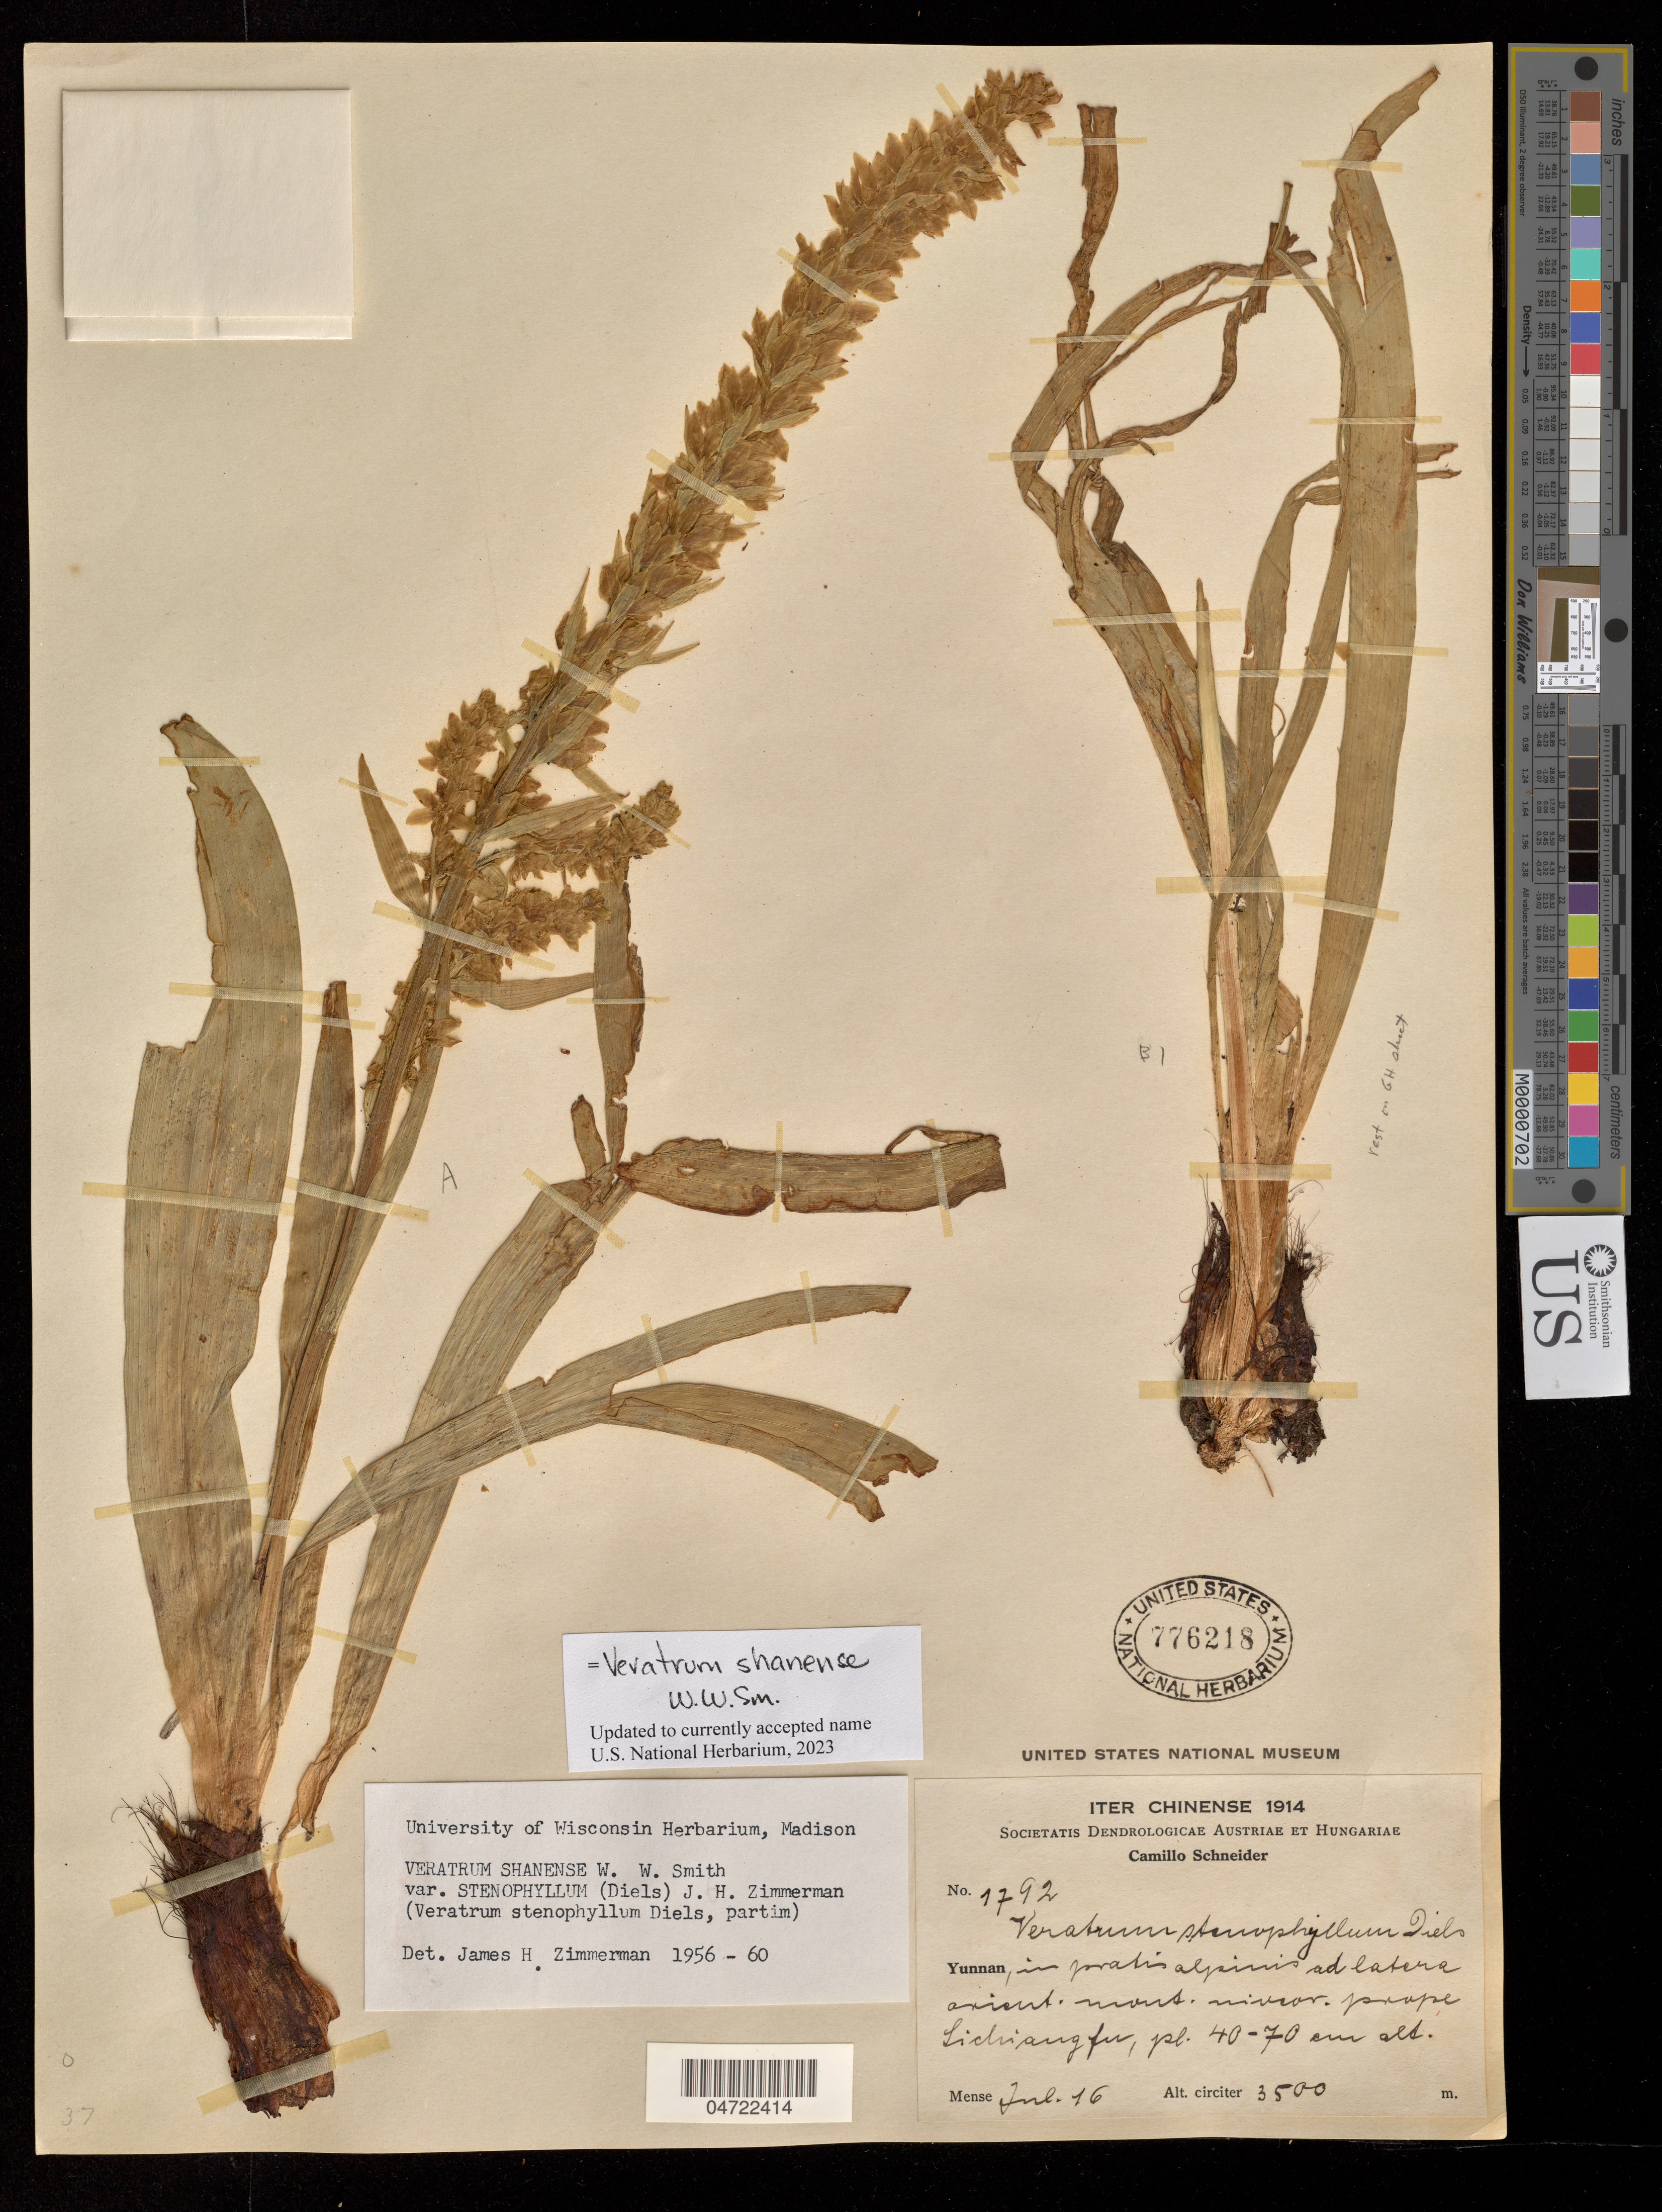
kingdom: Plantae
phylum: Tracheophyta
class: Liliopsida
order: Liliales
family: Melanthiaceae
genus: Veratrum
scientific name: Veratrum shanense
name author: W.W. Sm.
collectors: C. K. Schneider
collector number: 1792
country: China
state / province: Yunnan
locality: Lijiang ?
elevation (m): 3500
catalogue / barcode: US 776218